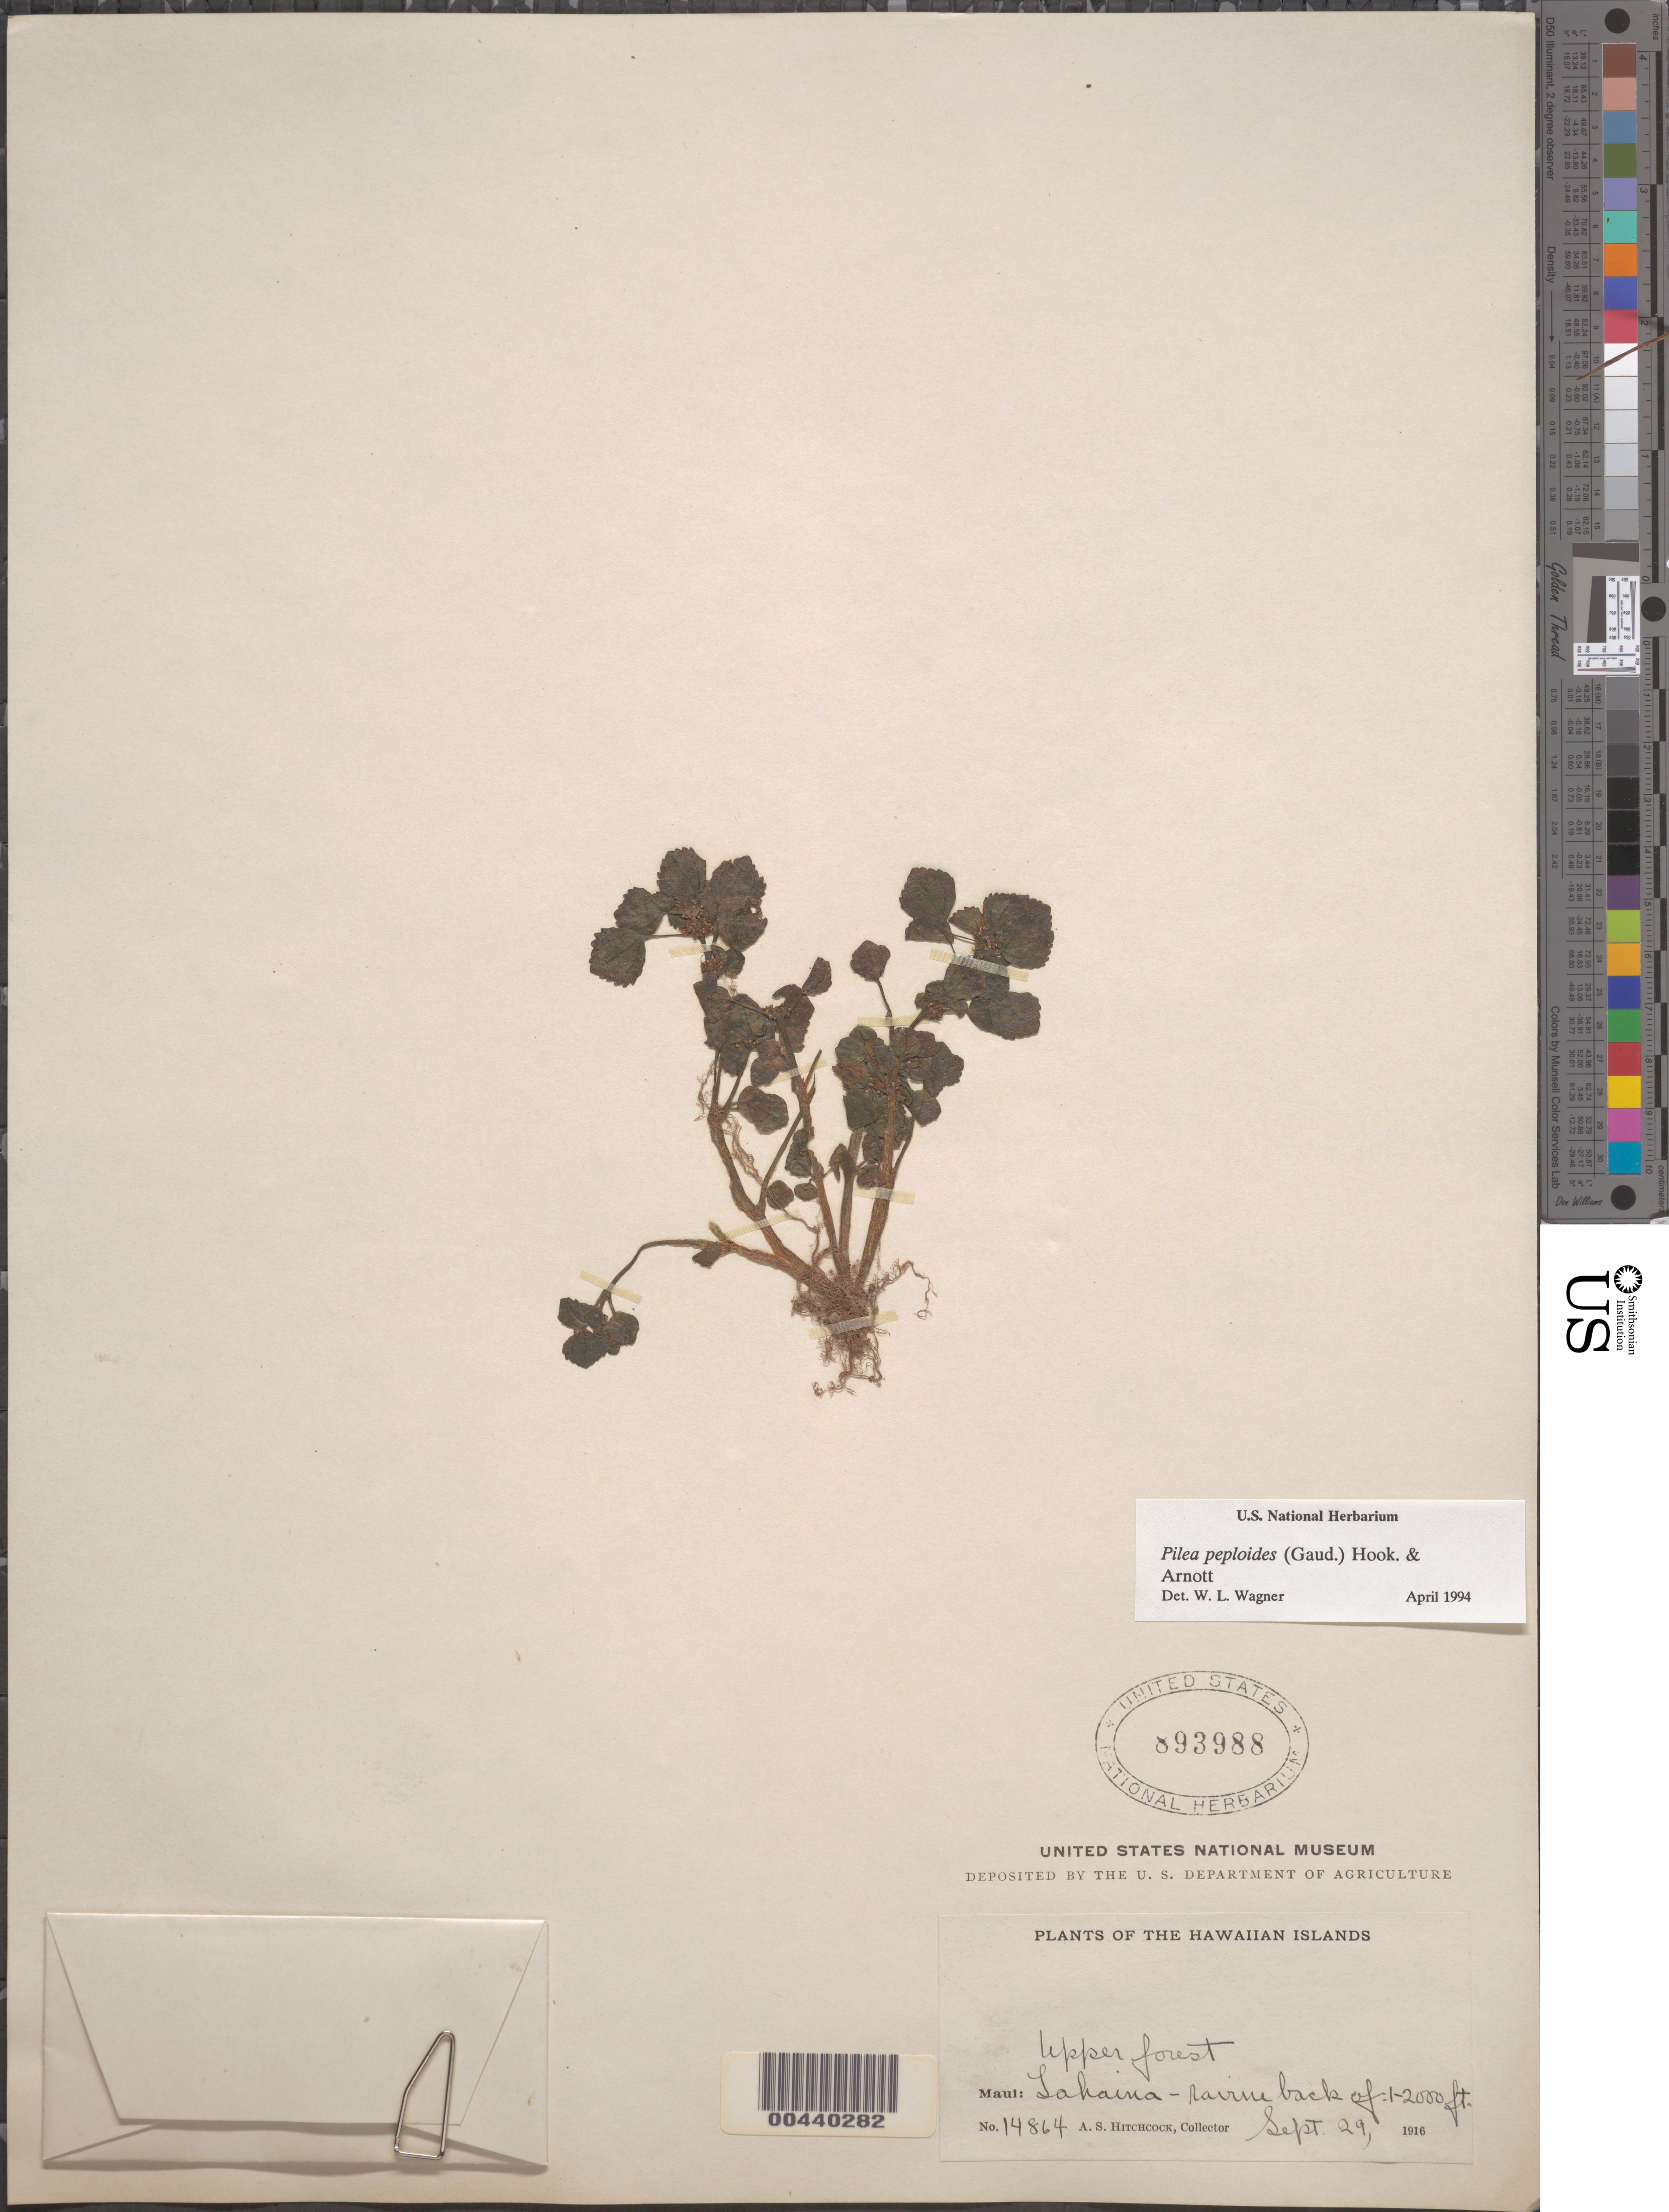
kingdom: Plantae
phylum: Tracheophyta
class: Magnoliopsida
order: Rosales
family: Urticaceae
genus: Pilea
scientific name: Pilea peploides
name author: (Gaudich.) Hook. & Arn.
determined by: Wagner, W. L., (BOT), Smithsonian Institution - National Museum of Natural History (UNITED STATES)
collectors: A. S. Hitchcock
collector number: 14864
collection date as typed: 29 Sep 1916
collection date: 1916-09-29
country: United States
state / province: Hawaii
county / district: Maui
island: Maui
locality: Lahaina-ravine back of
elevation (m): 305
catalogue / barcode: US 893988